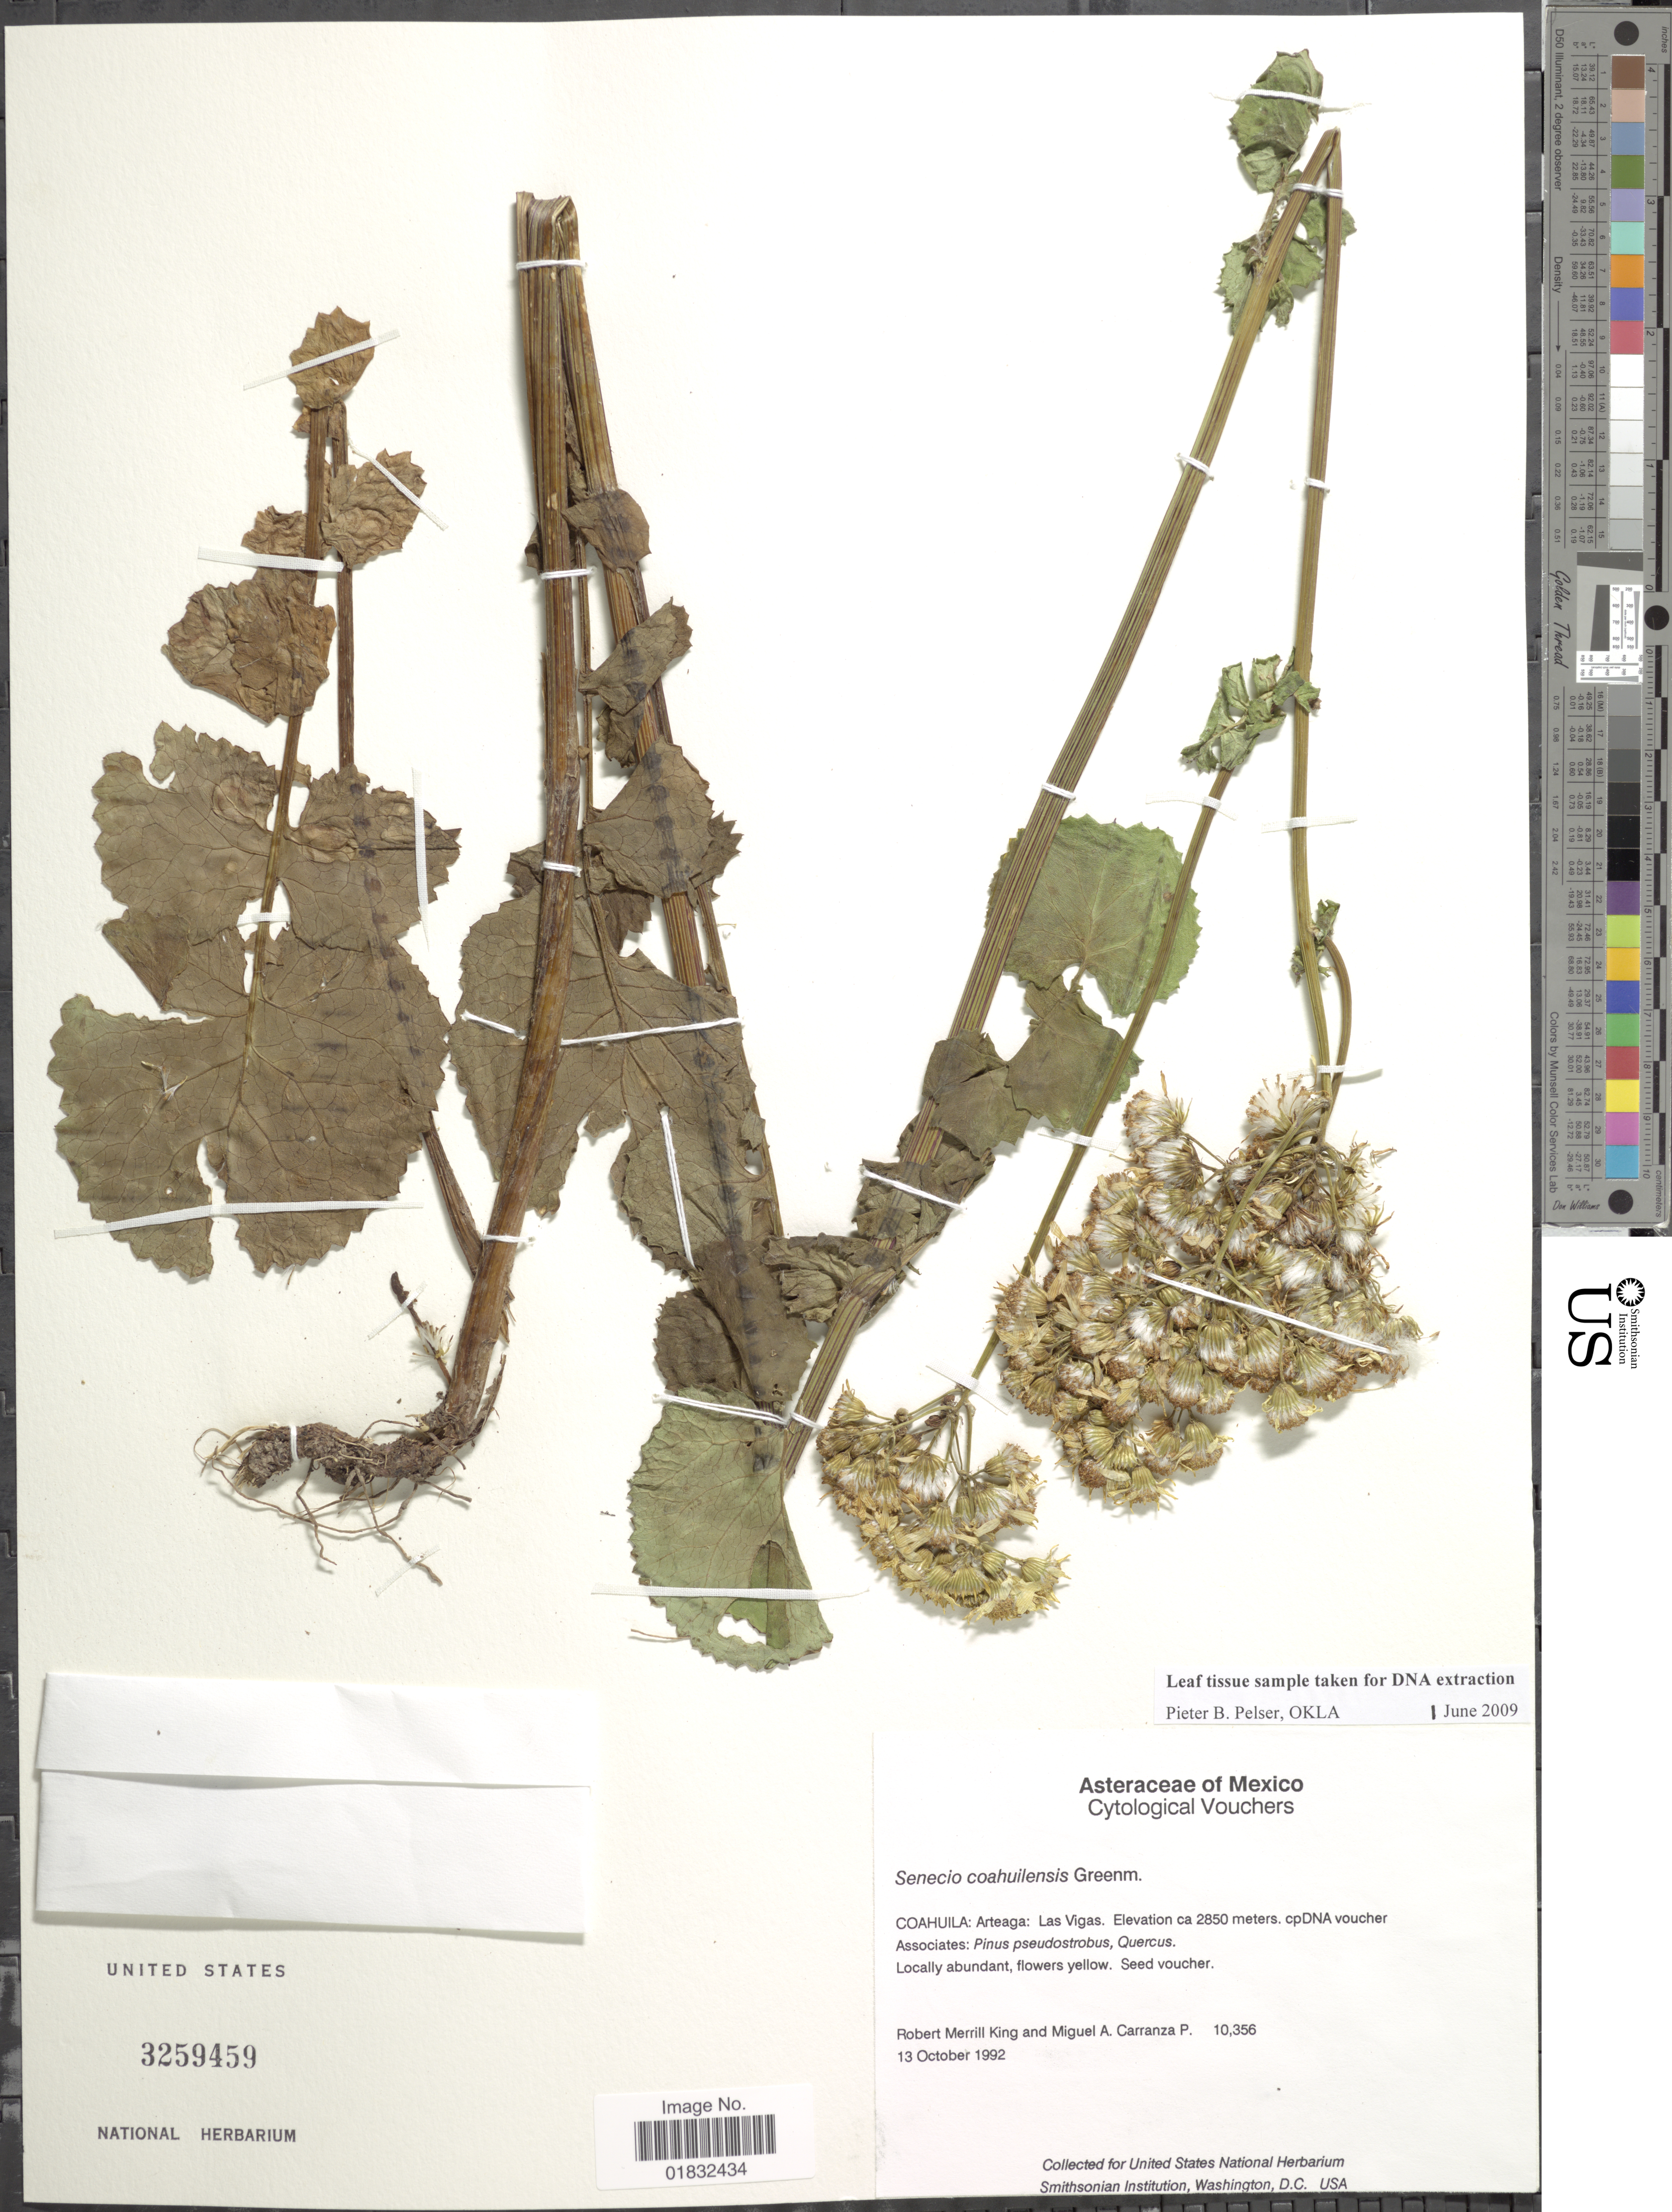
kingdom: Plantae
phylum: Tracheophyta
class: Magnoliopsida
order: Asterales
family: Asteraceae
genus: Packera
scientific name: Packera coahuilensis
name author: (Greenm.) C. Jeffrey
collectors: R. M. King & M. Carranza P.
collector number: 10356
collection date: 1992-10-13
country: Mexico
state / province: Coahuila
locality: Arteaga: Las Vigas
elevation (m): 2850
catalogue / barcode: US 3259459